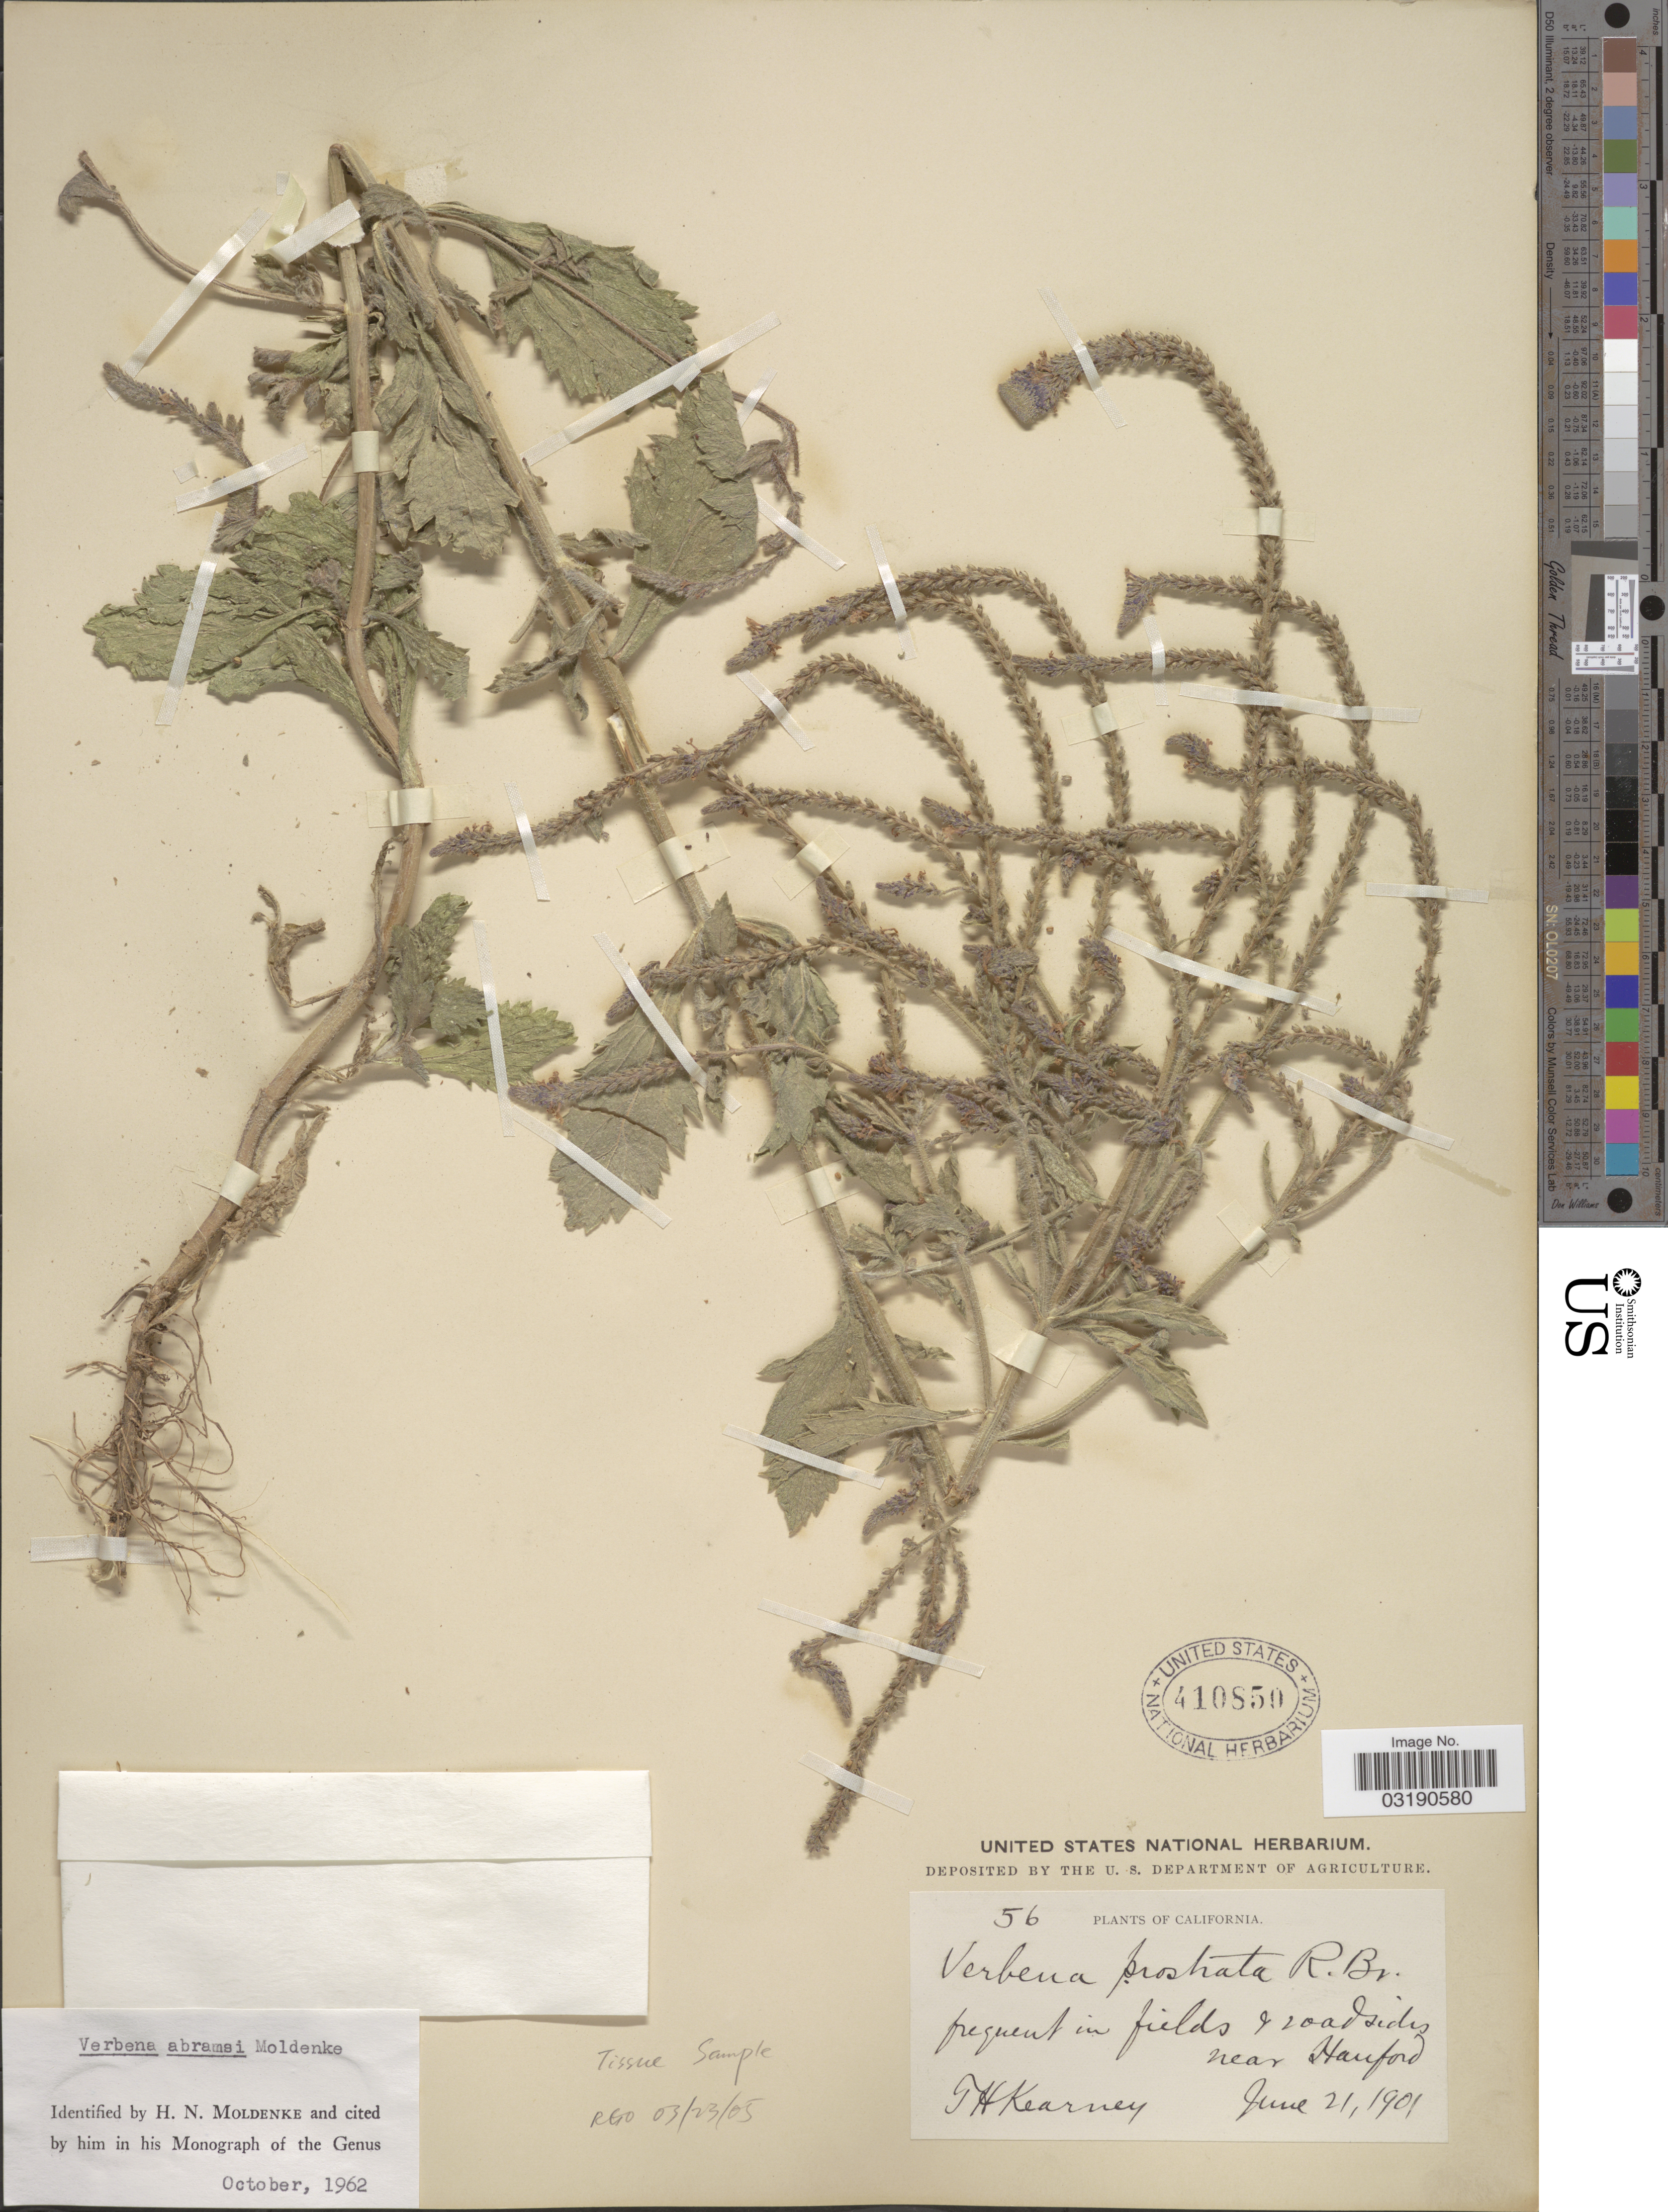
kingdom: Plantae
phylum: Tracheophyta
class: Magnoliopsida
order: Lamiales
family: Verbenaceae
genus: Verbena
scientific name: Verbena abramsii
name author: Moldenke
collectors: T. H. Kearney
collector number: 56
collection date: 1901-06-21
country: United States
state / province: California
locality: Frequent in fields & roadsides near Hanford.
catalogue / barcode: US 410850